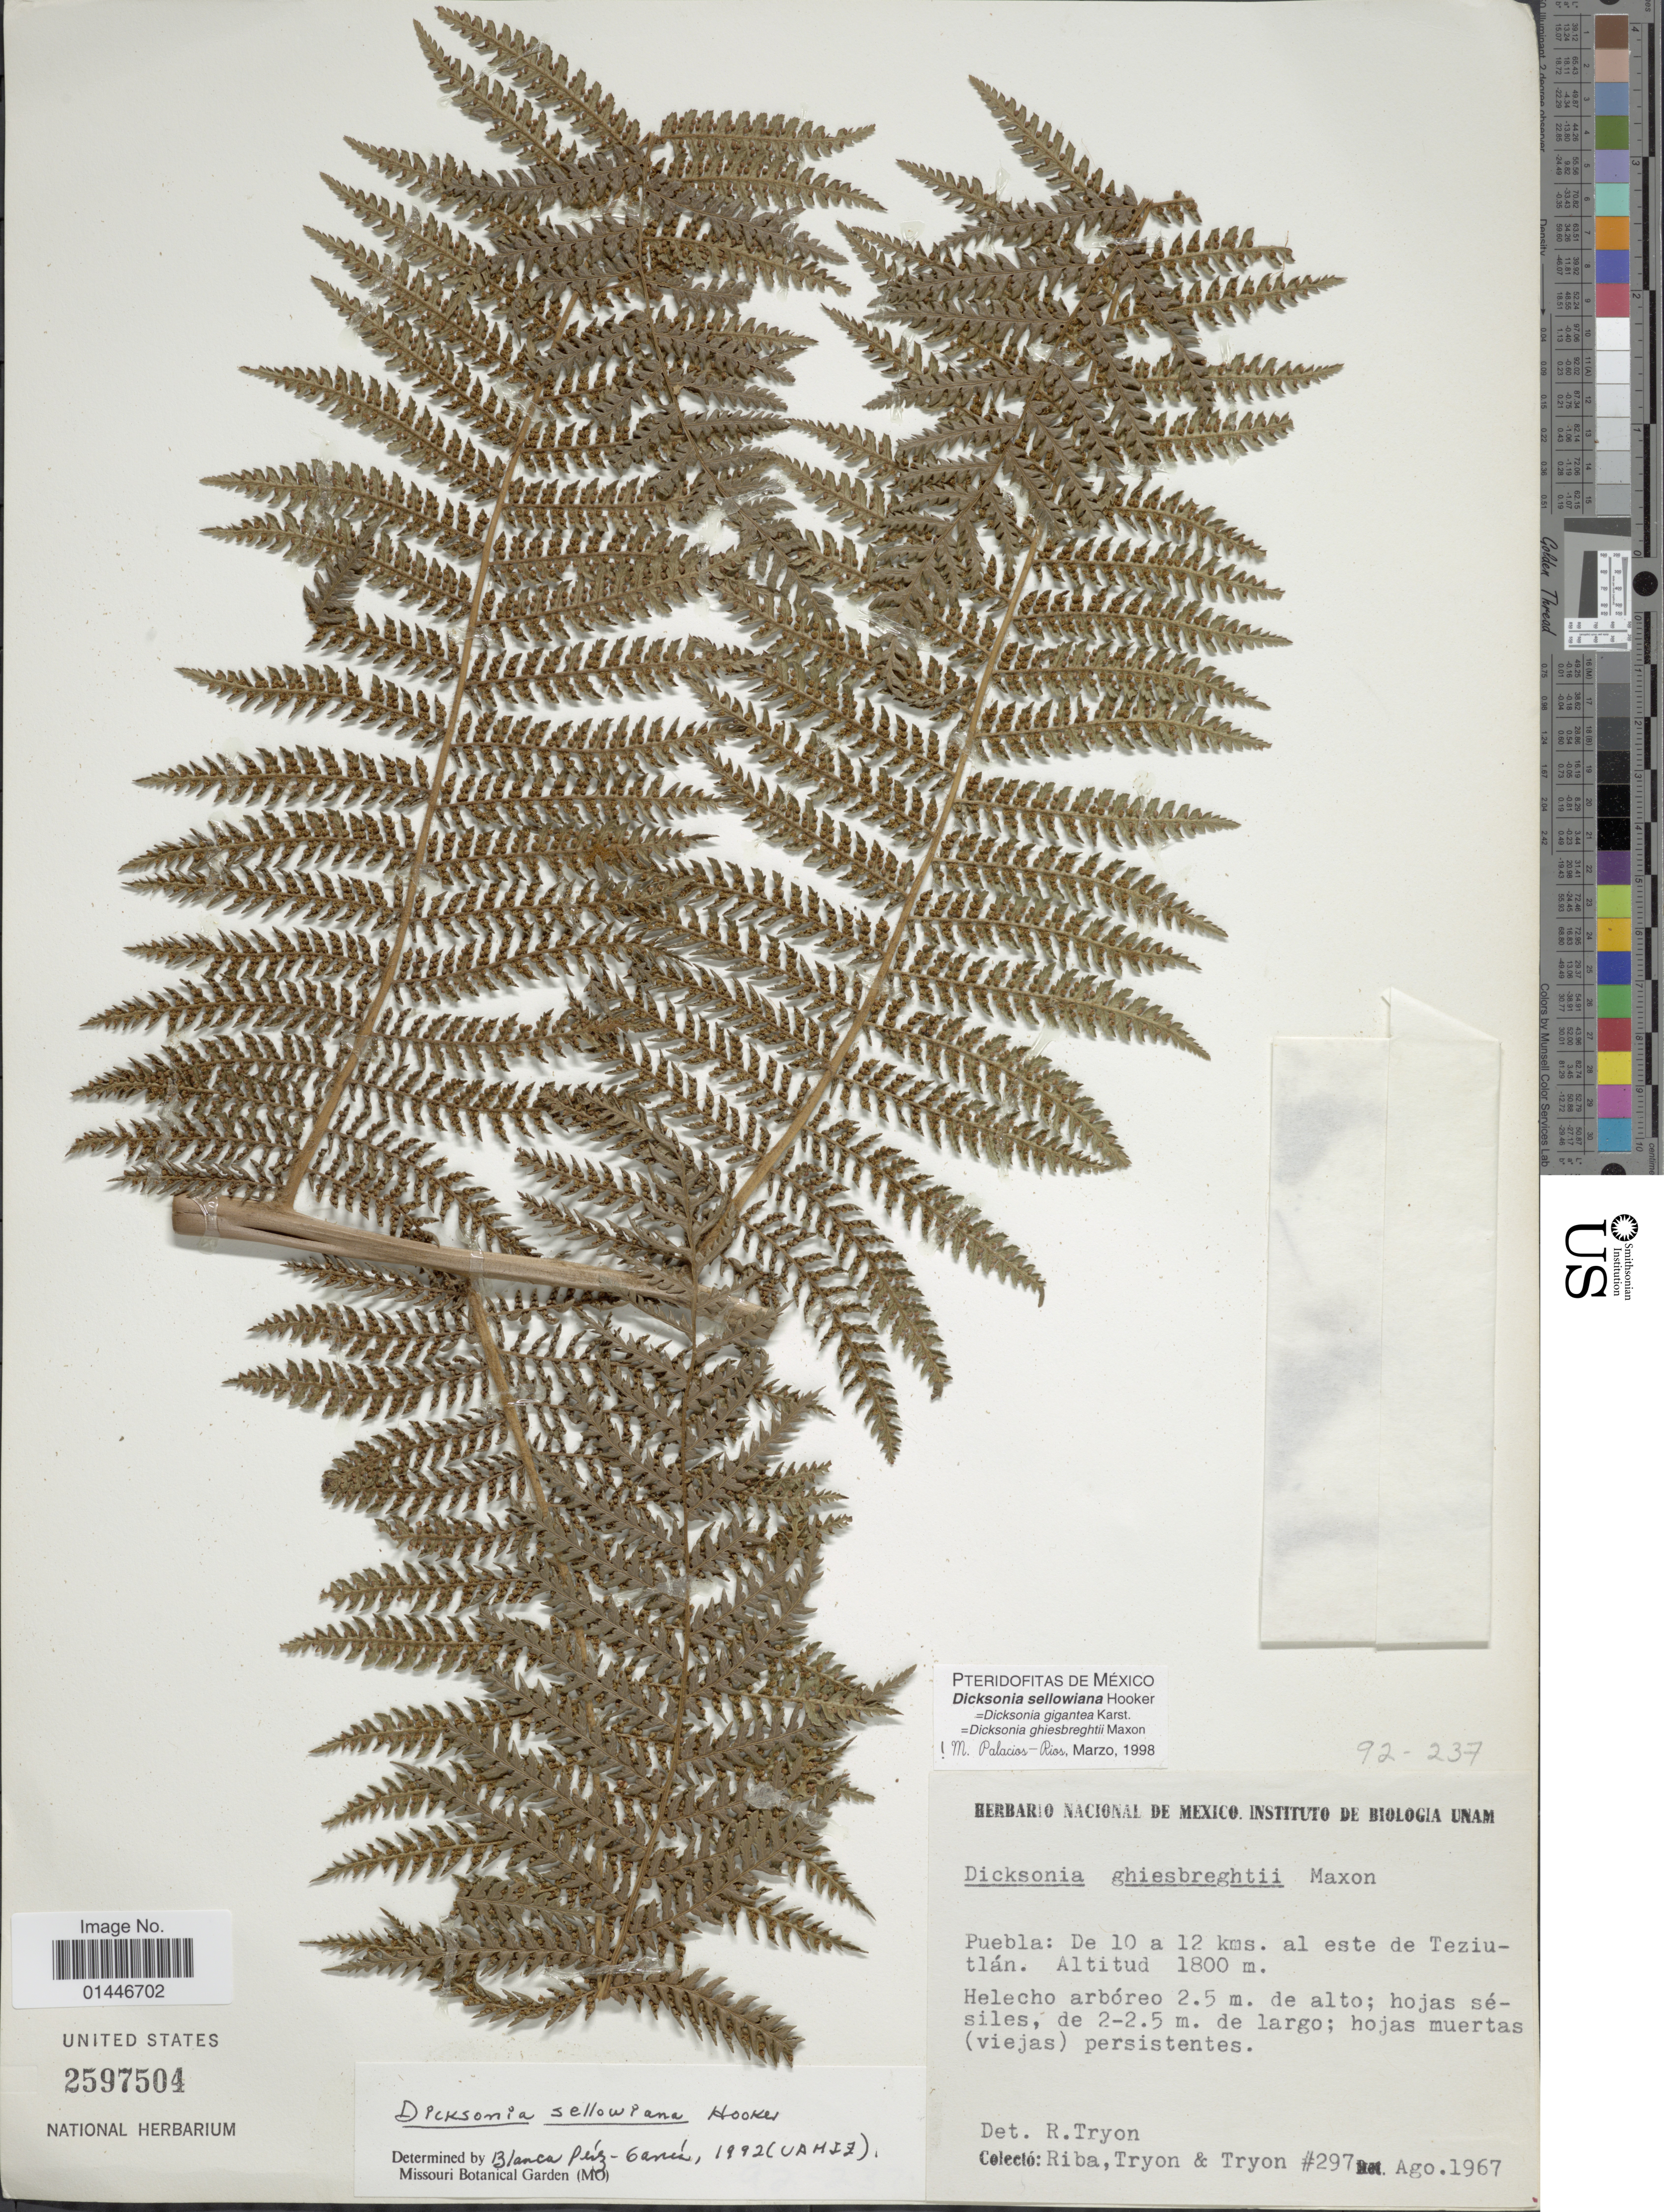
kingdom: Plantae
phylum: Tracheophyta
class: Polypodiopsida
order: Cyatheales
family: Dicksoniaceae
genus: Dicksonia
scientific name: Dicksonia sellowiana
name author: Hook.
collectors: Riba, -. Tryon & -. Tryon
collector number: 297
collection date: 1967-08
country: Mexico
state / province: Puebla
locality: De 10 a 12 kms al este de Teziutlan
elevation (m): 1800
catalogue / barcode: US 2597504